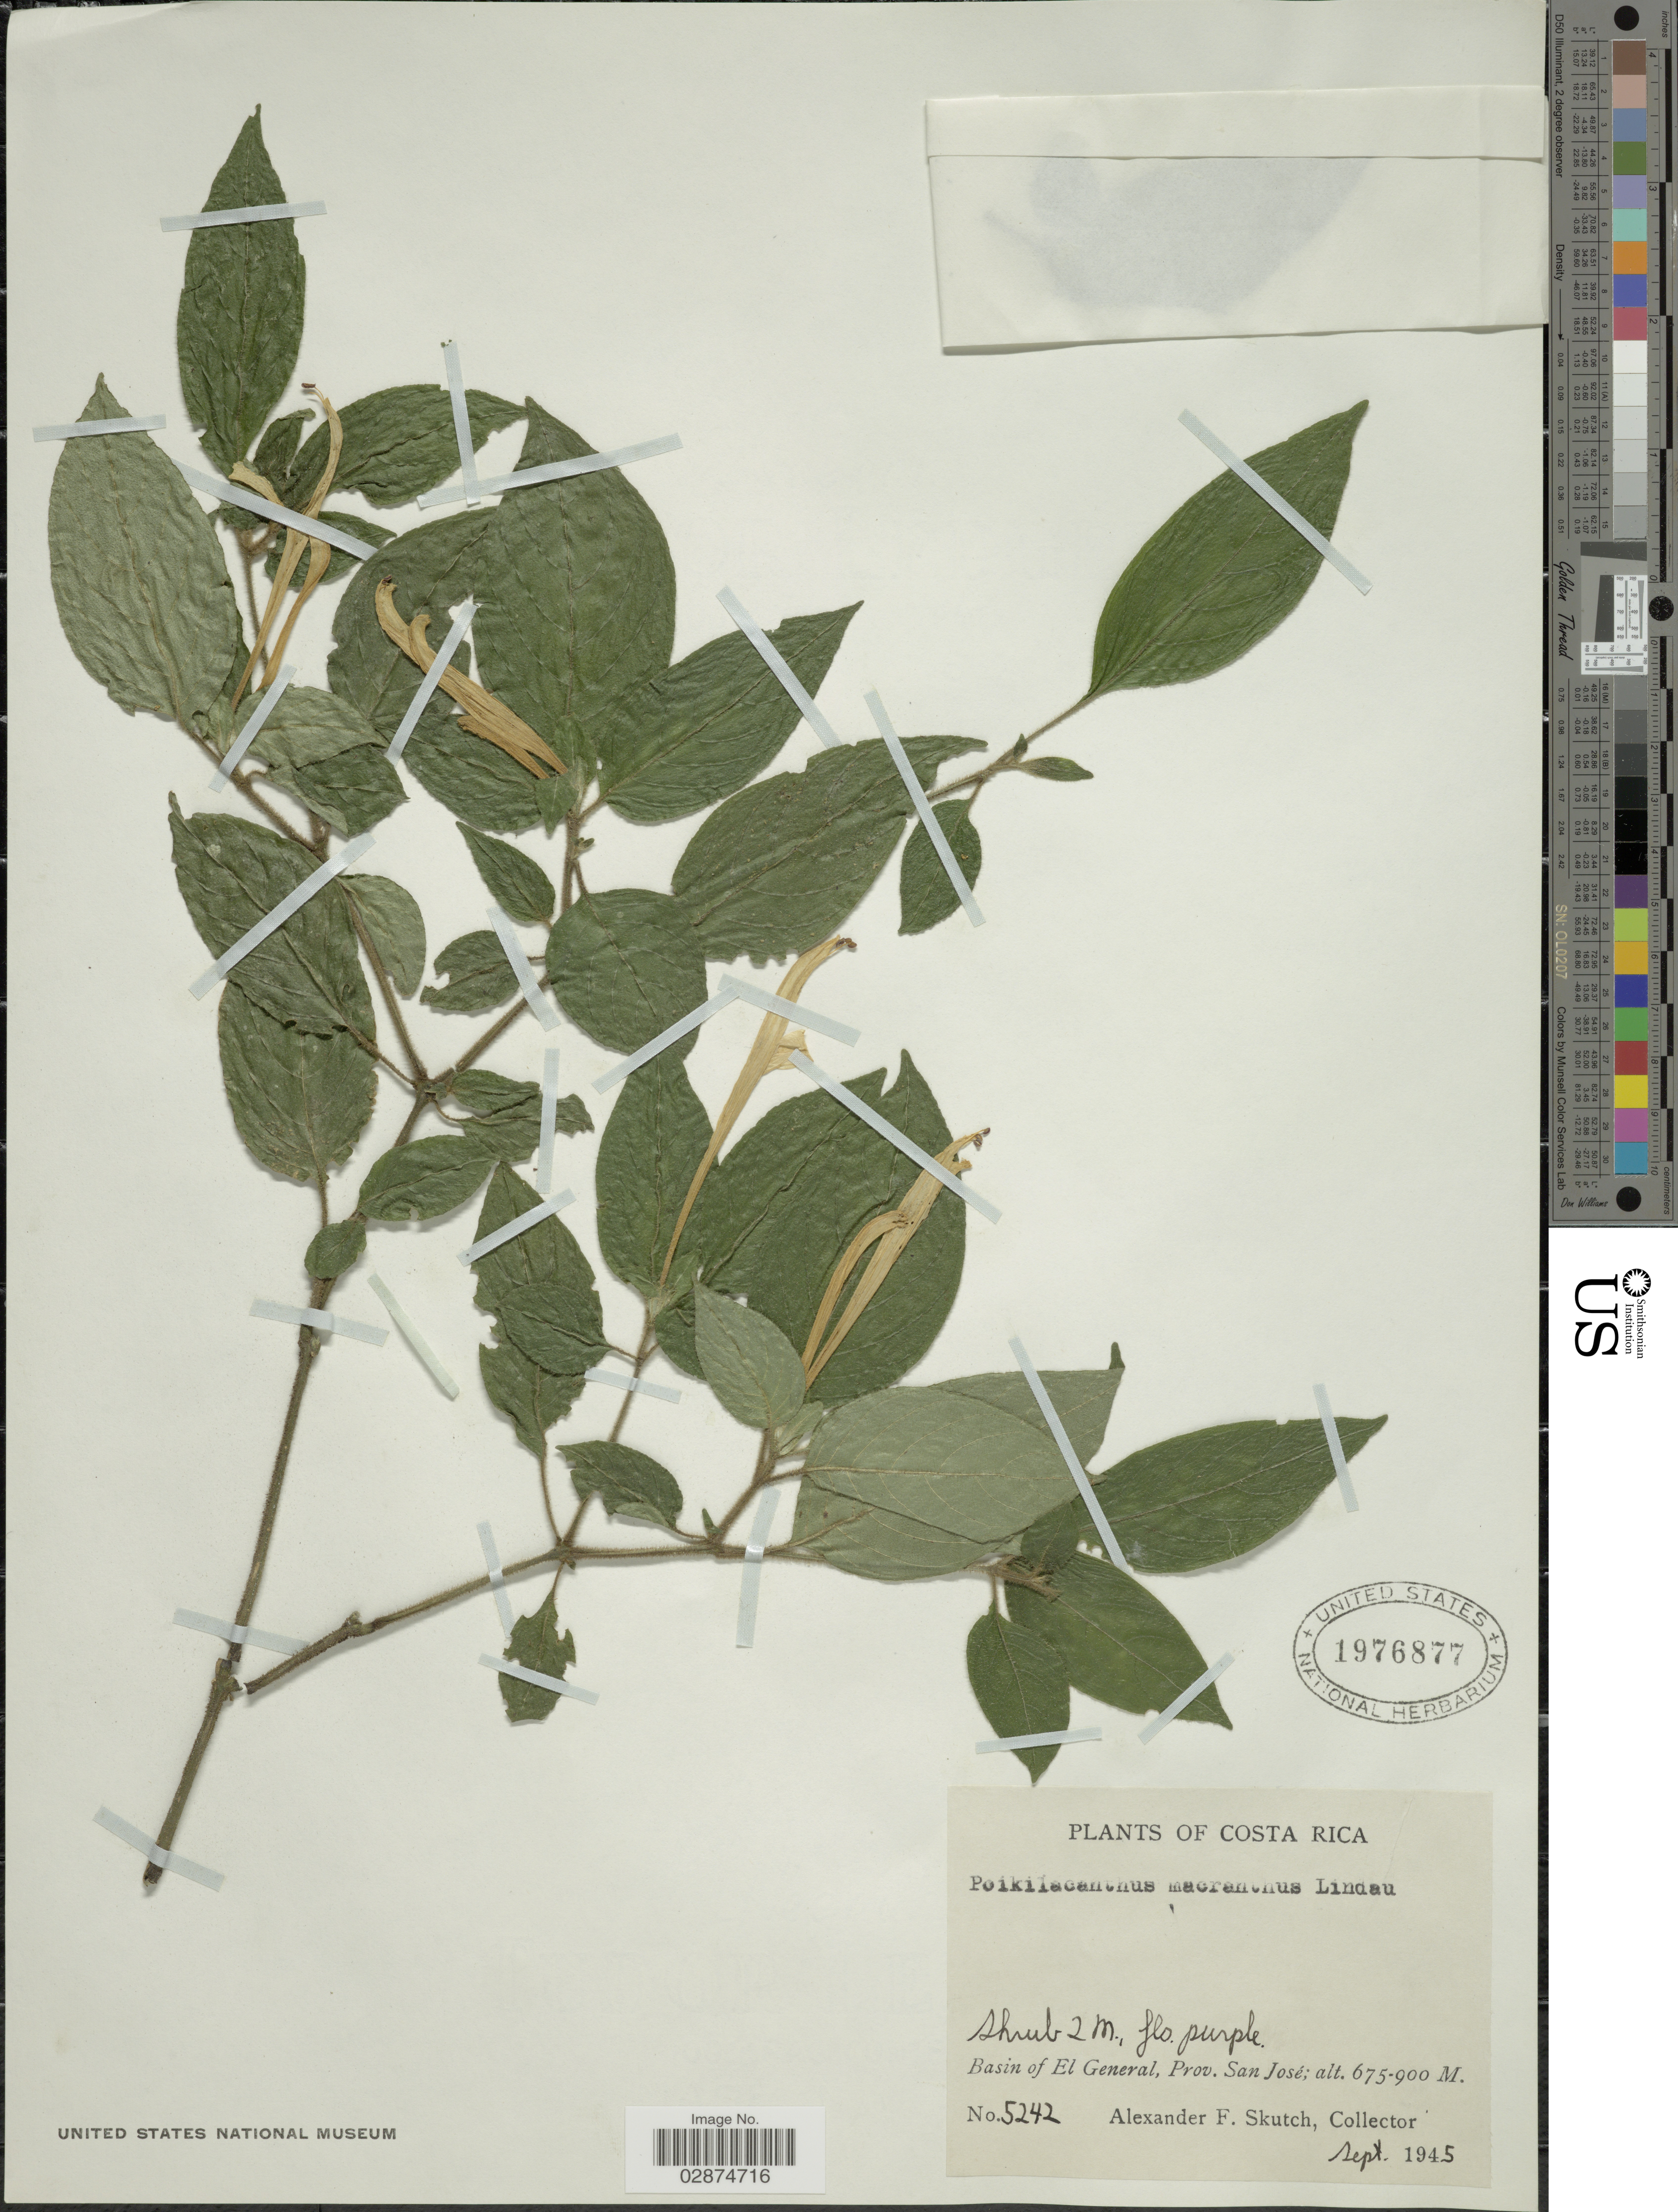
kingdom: Plantae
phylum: Tracheophyta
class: Magnoliopsida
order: Lamiales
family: Acanthaceae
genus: Poikilacanthus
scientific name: Poikilacanthus macranthus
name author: Lindau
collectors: A. F. Skutch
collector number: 5242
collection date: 1945-09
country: Costa Rica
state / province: San José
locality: Basin of El General.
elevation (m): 675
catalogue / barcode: US 1976877